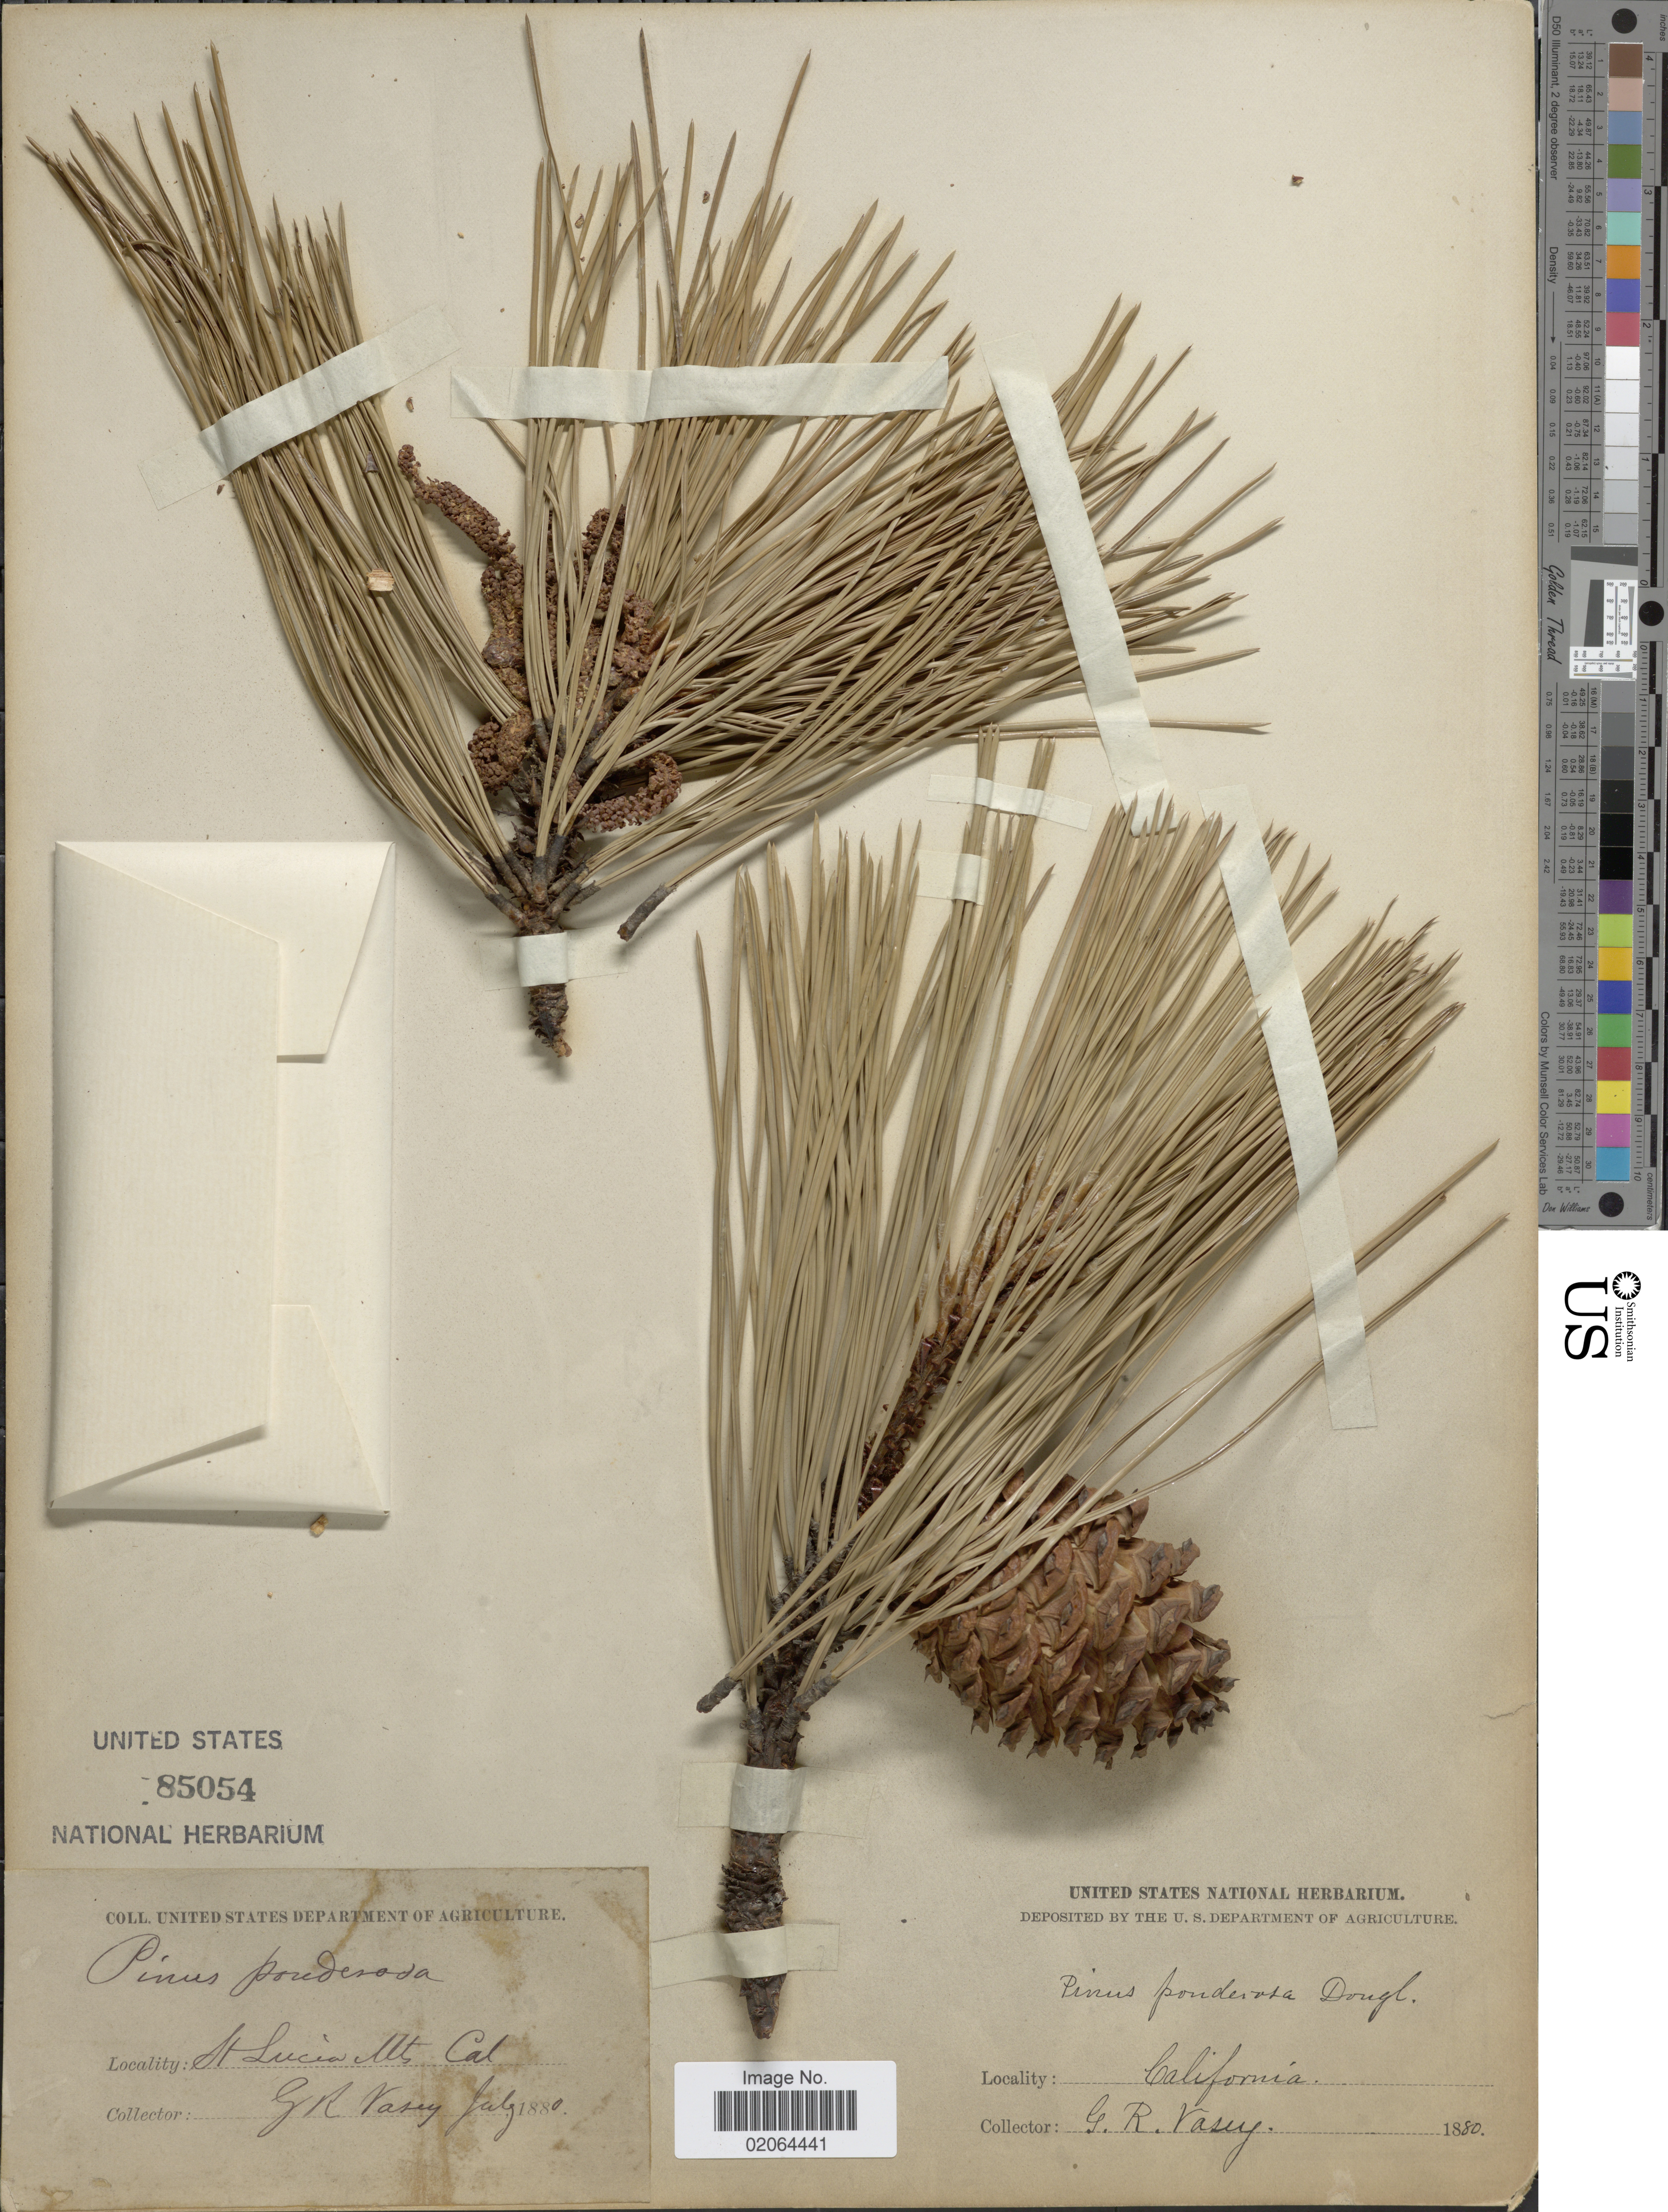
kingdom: Plantae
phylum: Tracheophyta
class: Pinopsida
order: Pinales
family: Pinaceae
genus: Pinus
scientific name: Pinus ponderosa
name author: Douglas ex C. Lawson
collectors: G. R. Vasey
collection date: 1880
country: United States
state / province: California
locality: St Lucia Mts Cal.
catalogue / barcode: US 85054